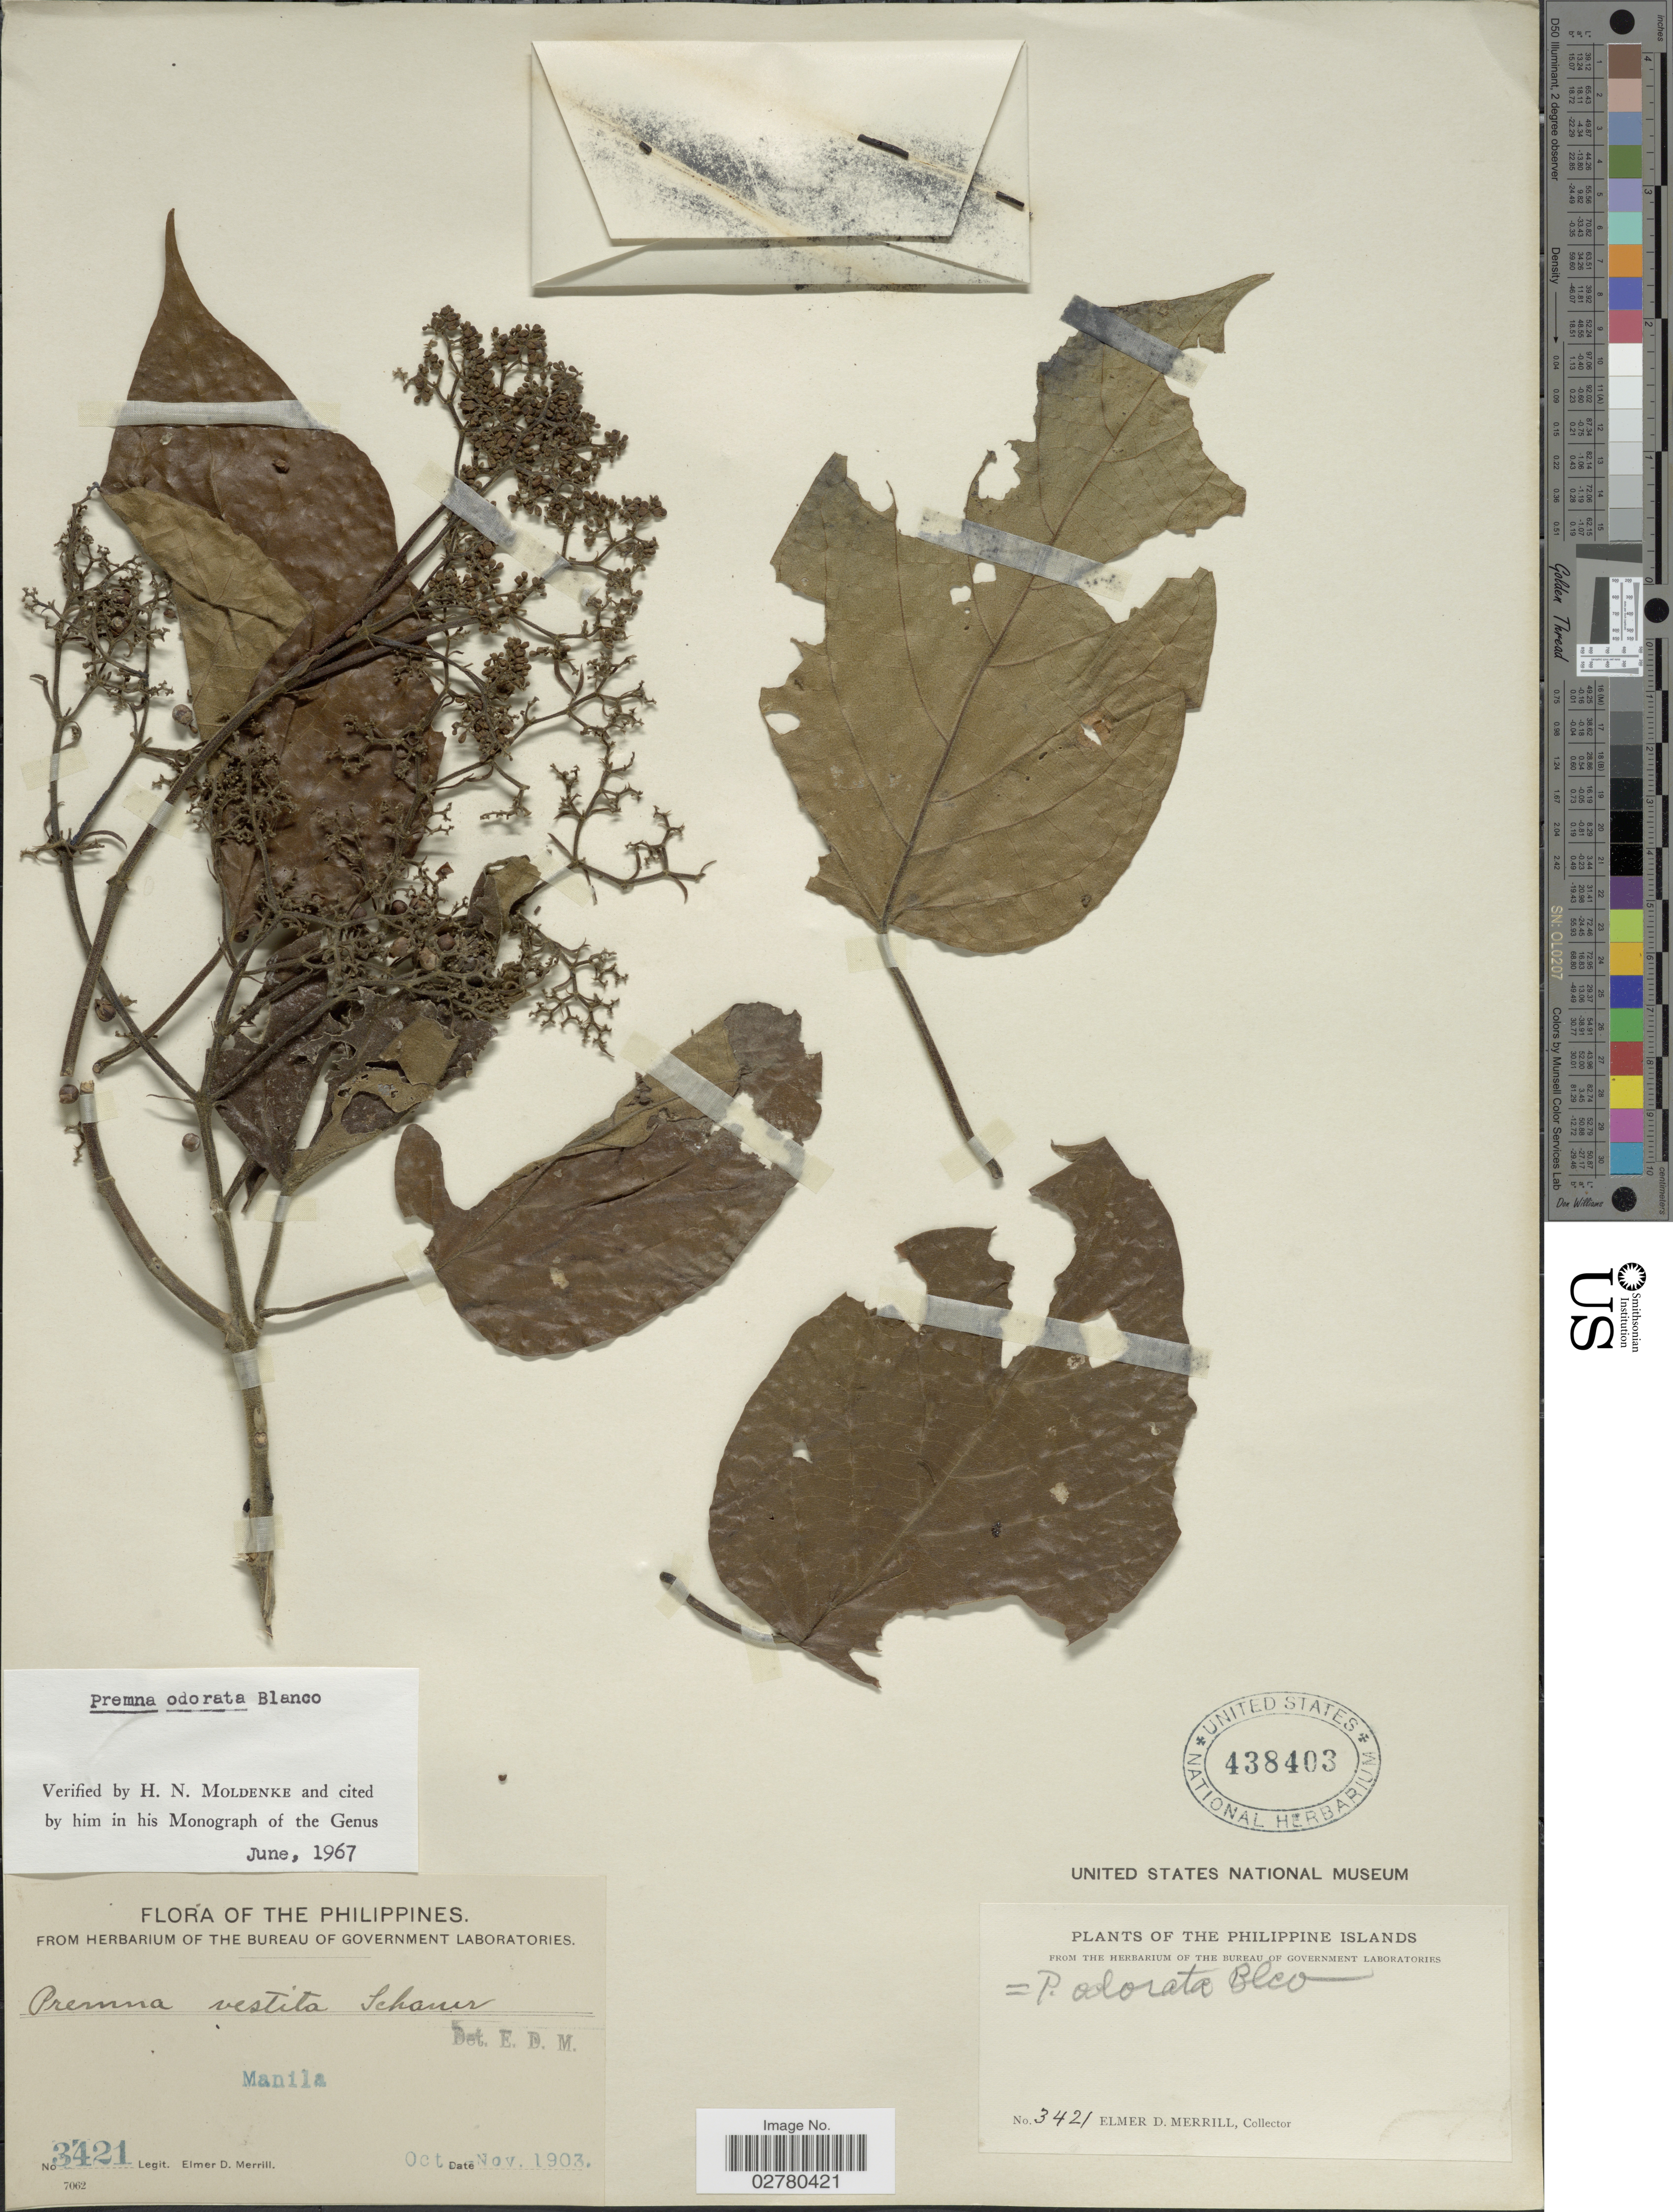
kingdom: Plantae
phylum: Tracheophyta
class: Magnoliopsida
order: Lamiales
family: Lamiaceae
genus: Premna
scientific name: Premna odorata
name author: Blanco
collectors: E. D. Merrill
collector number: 3421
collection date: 1903-10/1903-11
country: Philippines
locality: Manila.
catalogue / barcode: US 438403